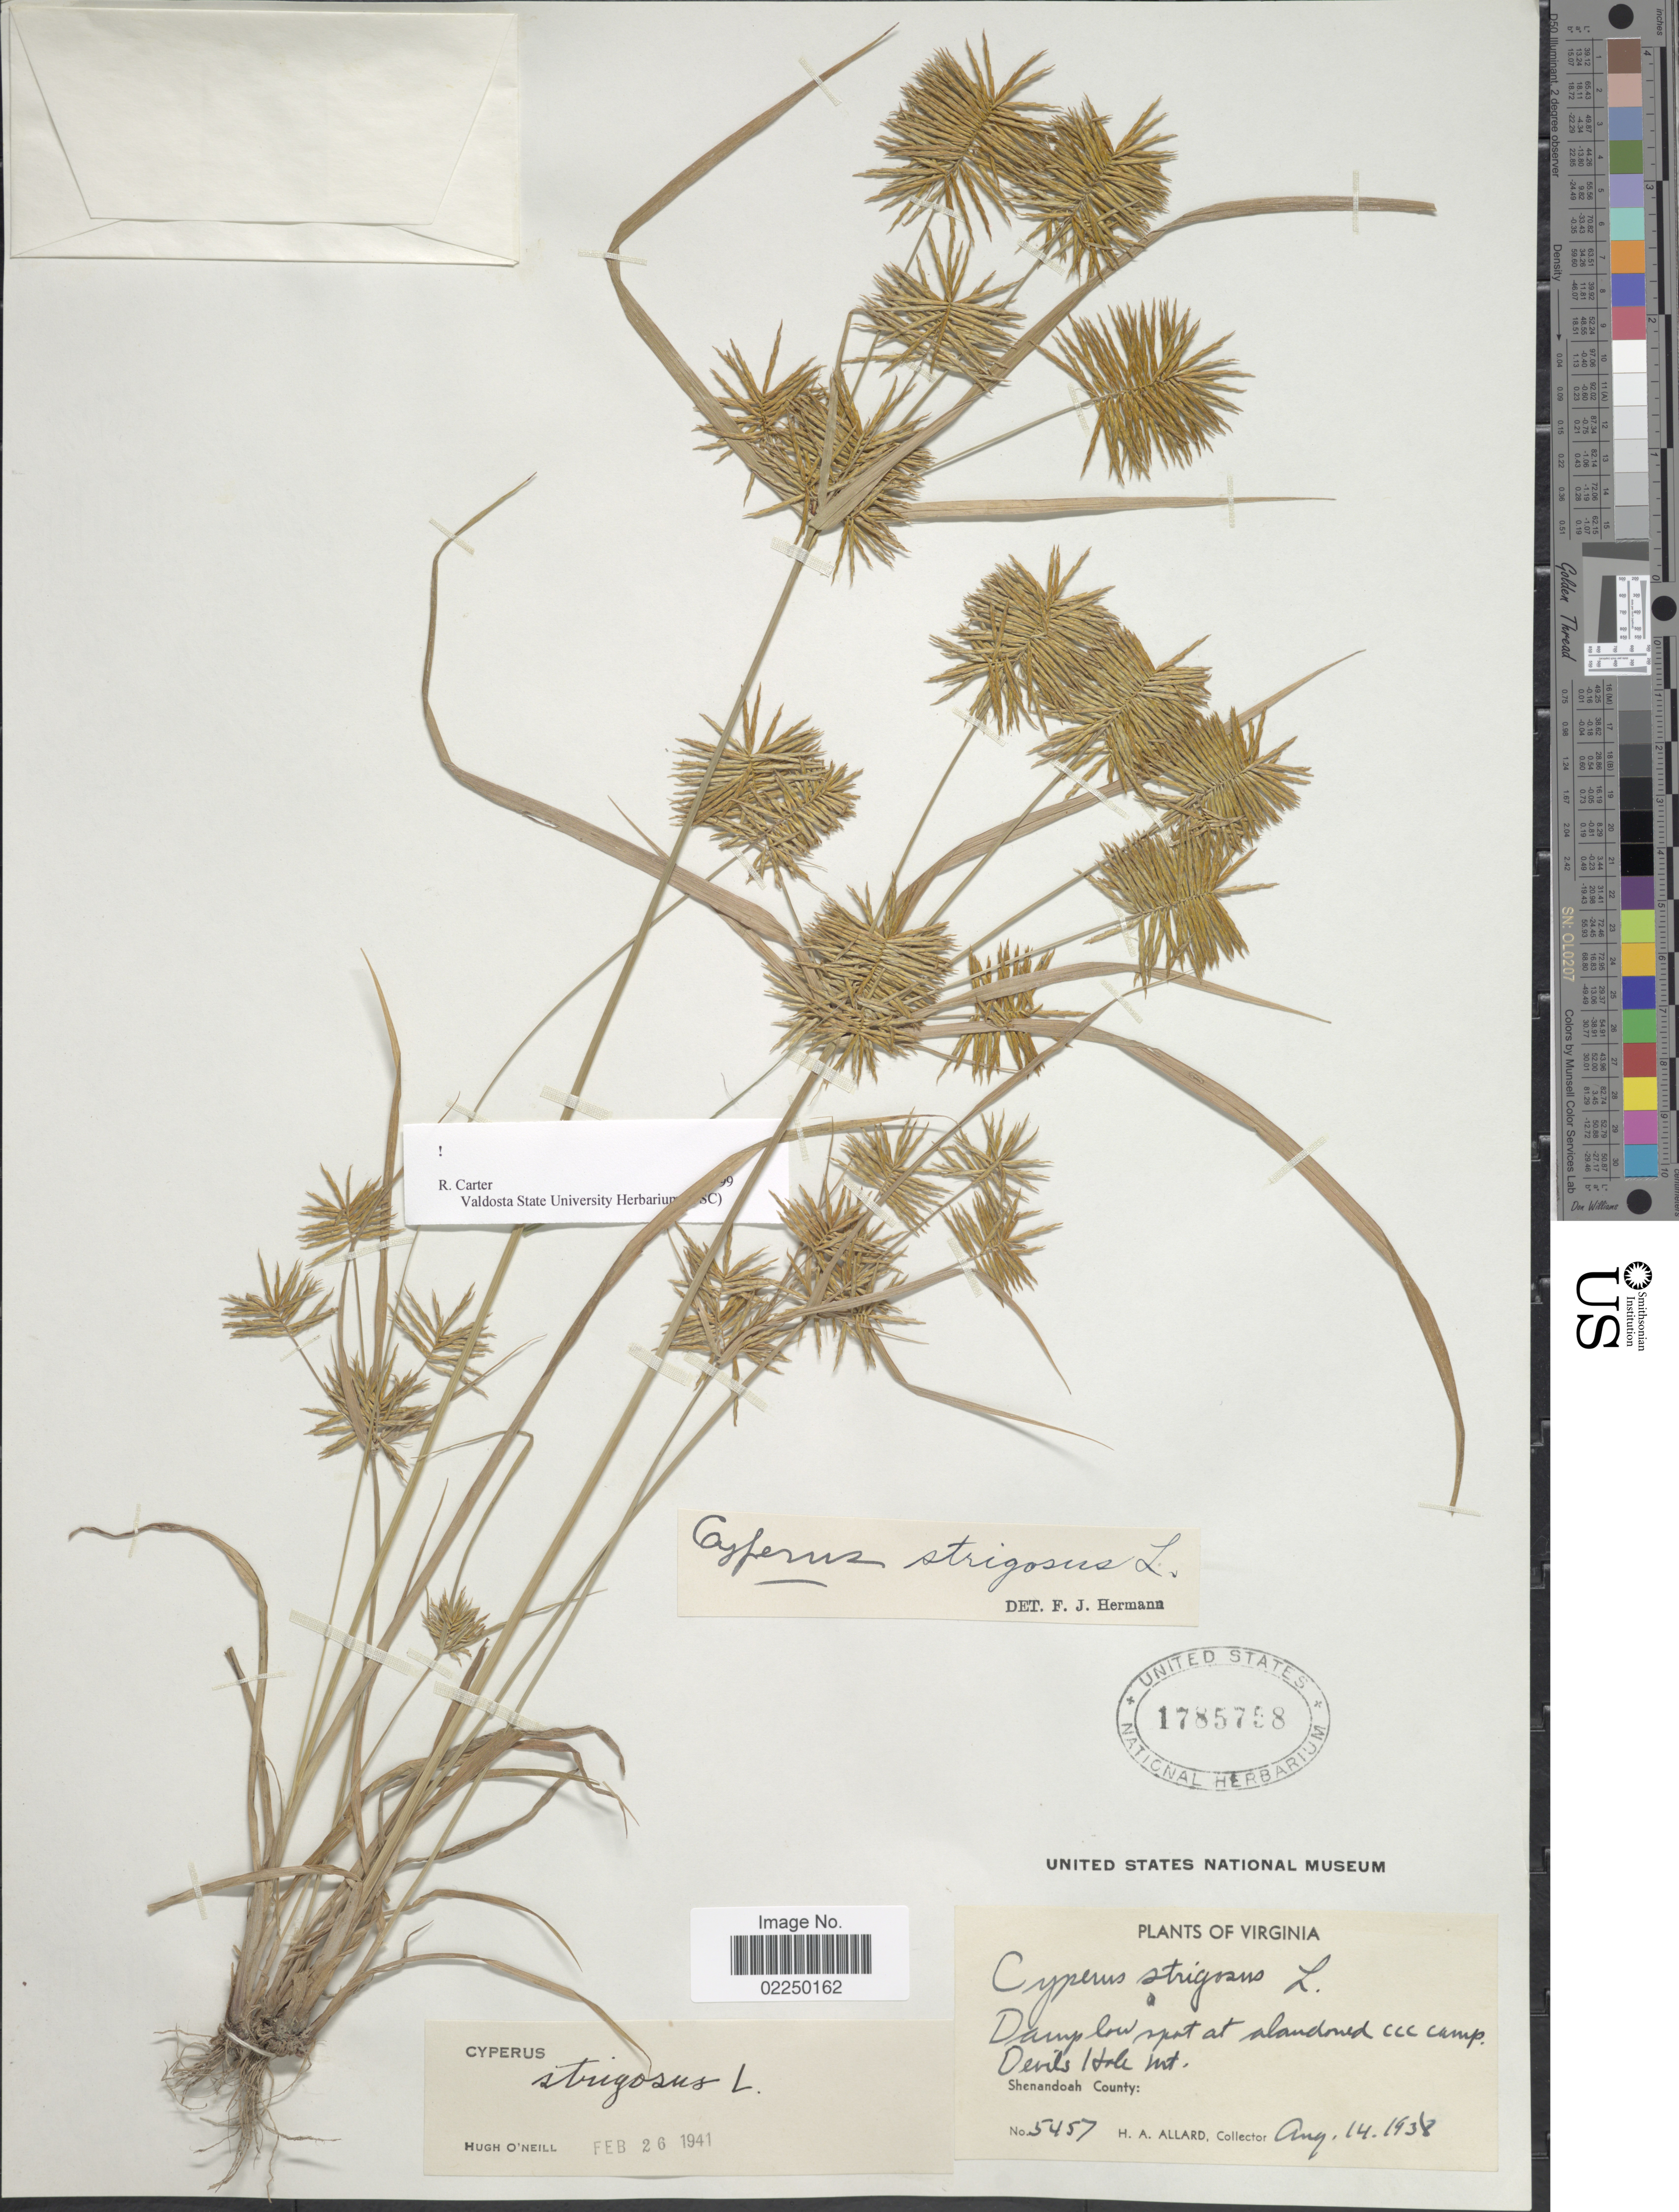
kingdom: Plantae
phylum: Tracheophyta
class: Liliopsida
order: Poales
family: Cyperaceae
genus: Cyperus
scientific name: Cyperus strigosus L.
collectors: H. A. Allard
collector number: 5457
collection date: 1938-08-14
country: United States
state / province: Virginia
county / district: Shenandoah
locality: Damp low spot at abandoned ccc camp, Devil's Hole Mt., Shenandoah County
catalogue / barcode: US 1785758